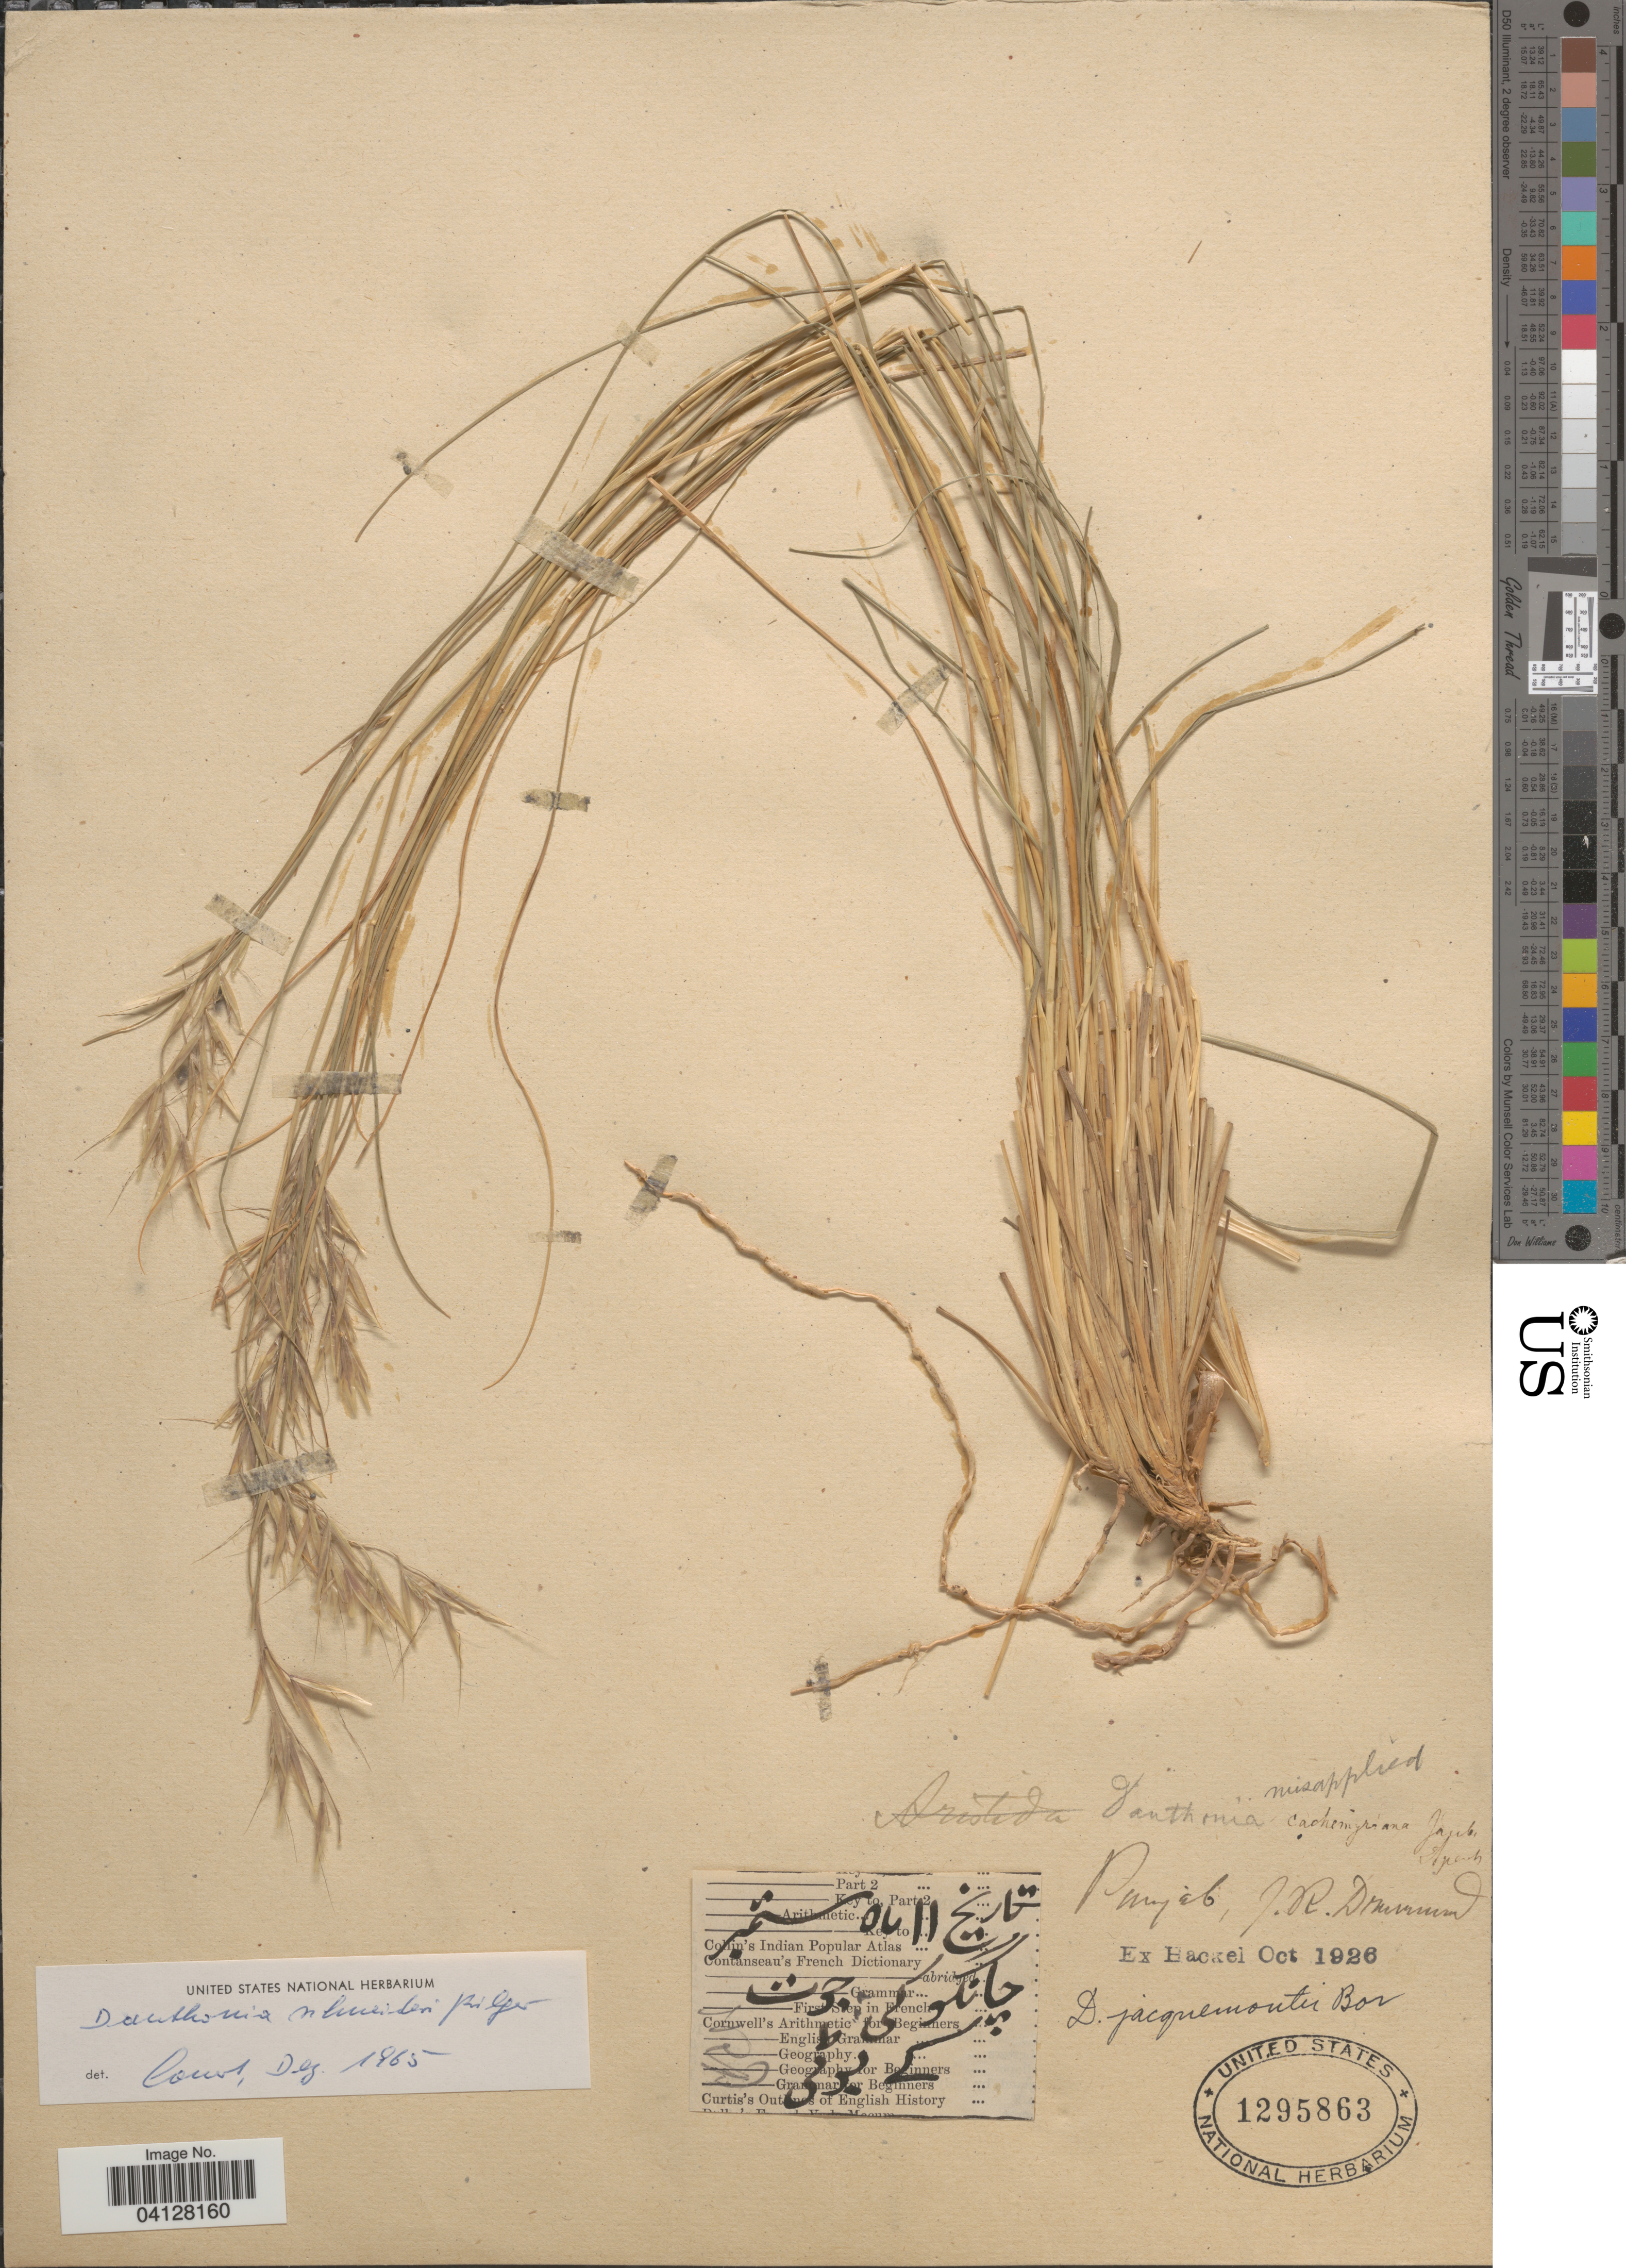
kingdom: Plantae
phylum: Tracheophyta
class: Liliopsida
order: Poales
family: Poaceae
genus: Danthonia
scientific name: Danthonia schneideri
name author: Pilg.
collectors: J. R. Drummond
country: India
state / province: Punjab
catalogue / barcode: US 1295863